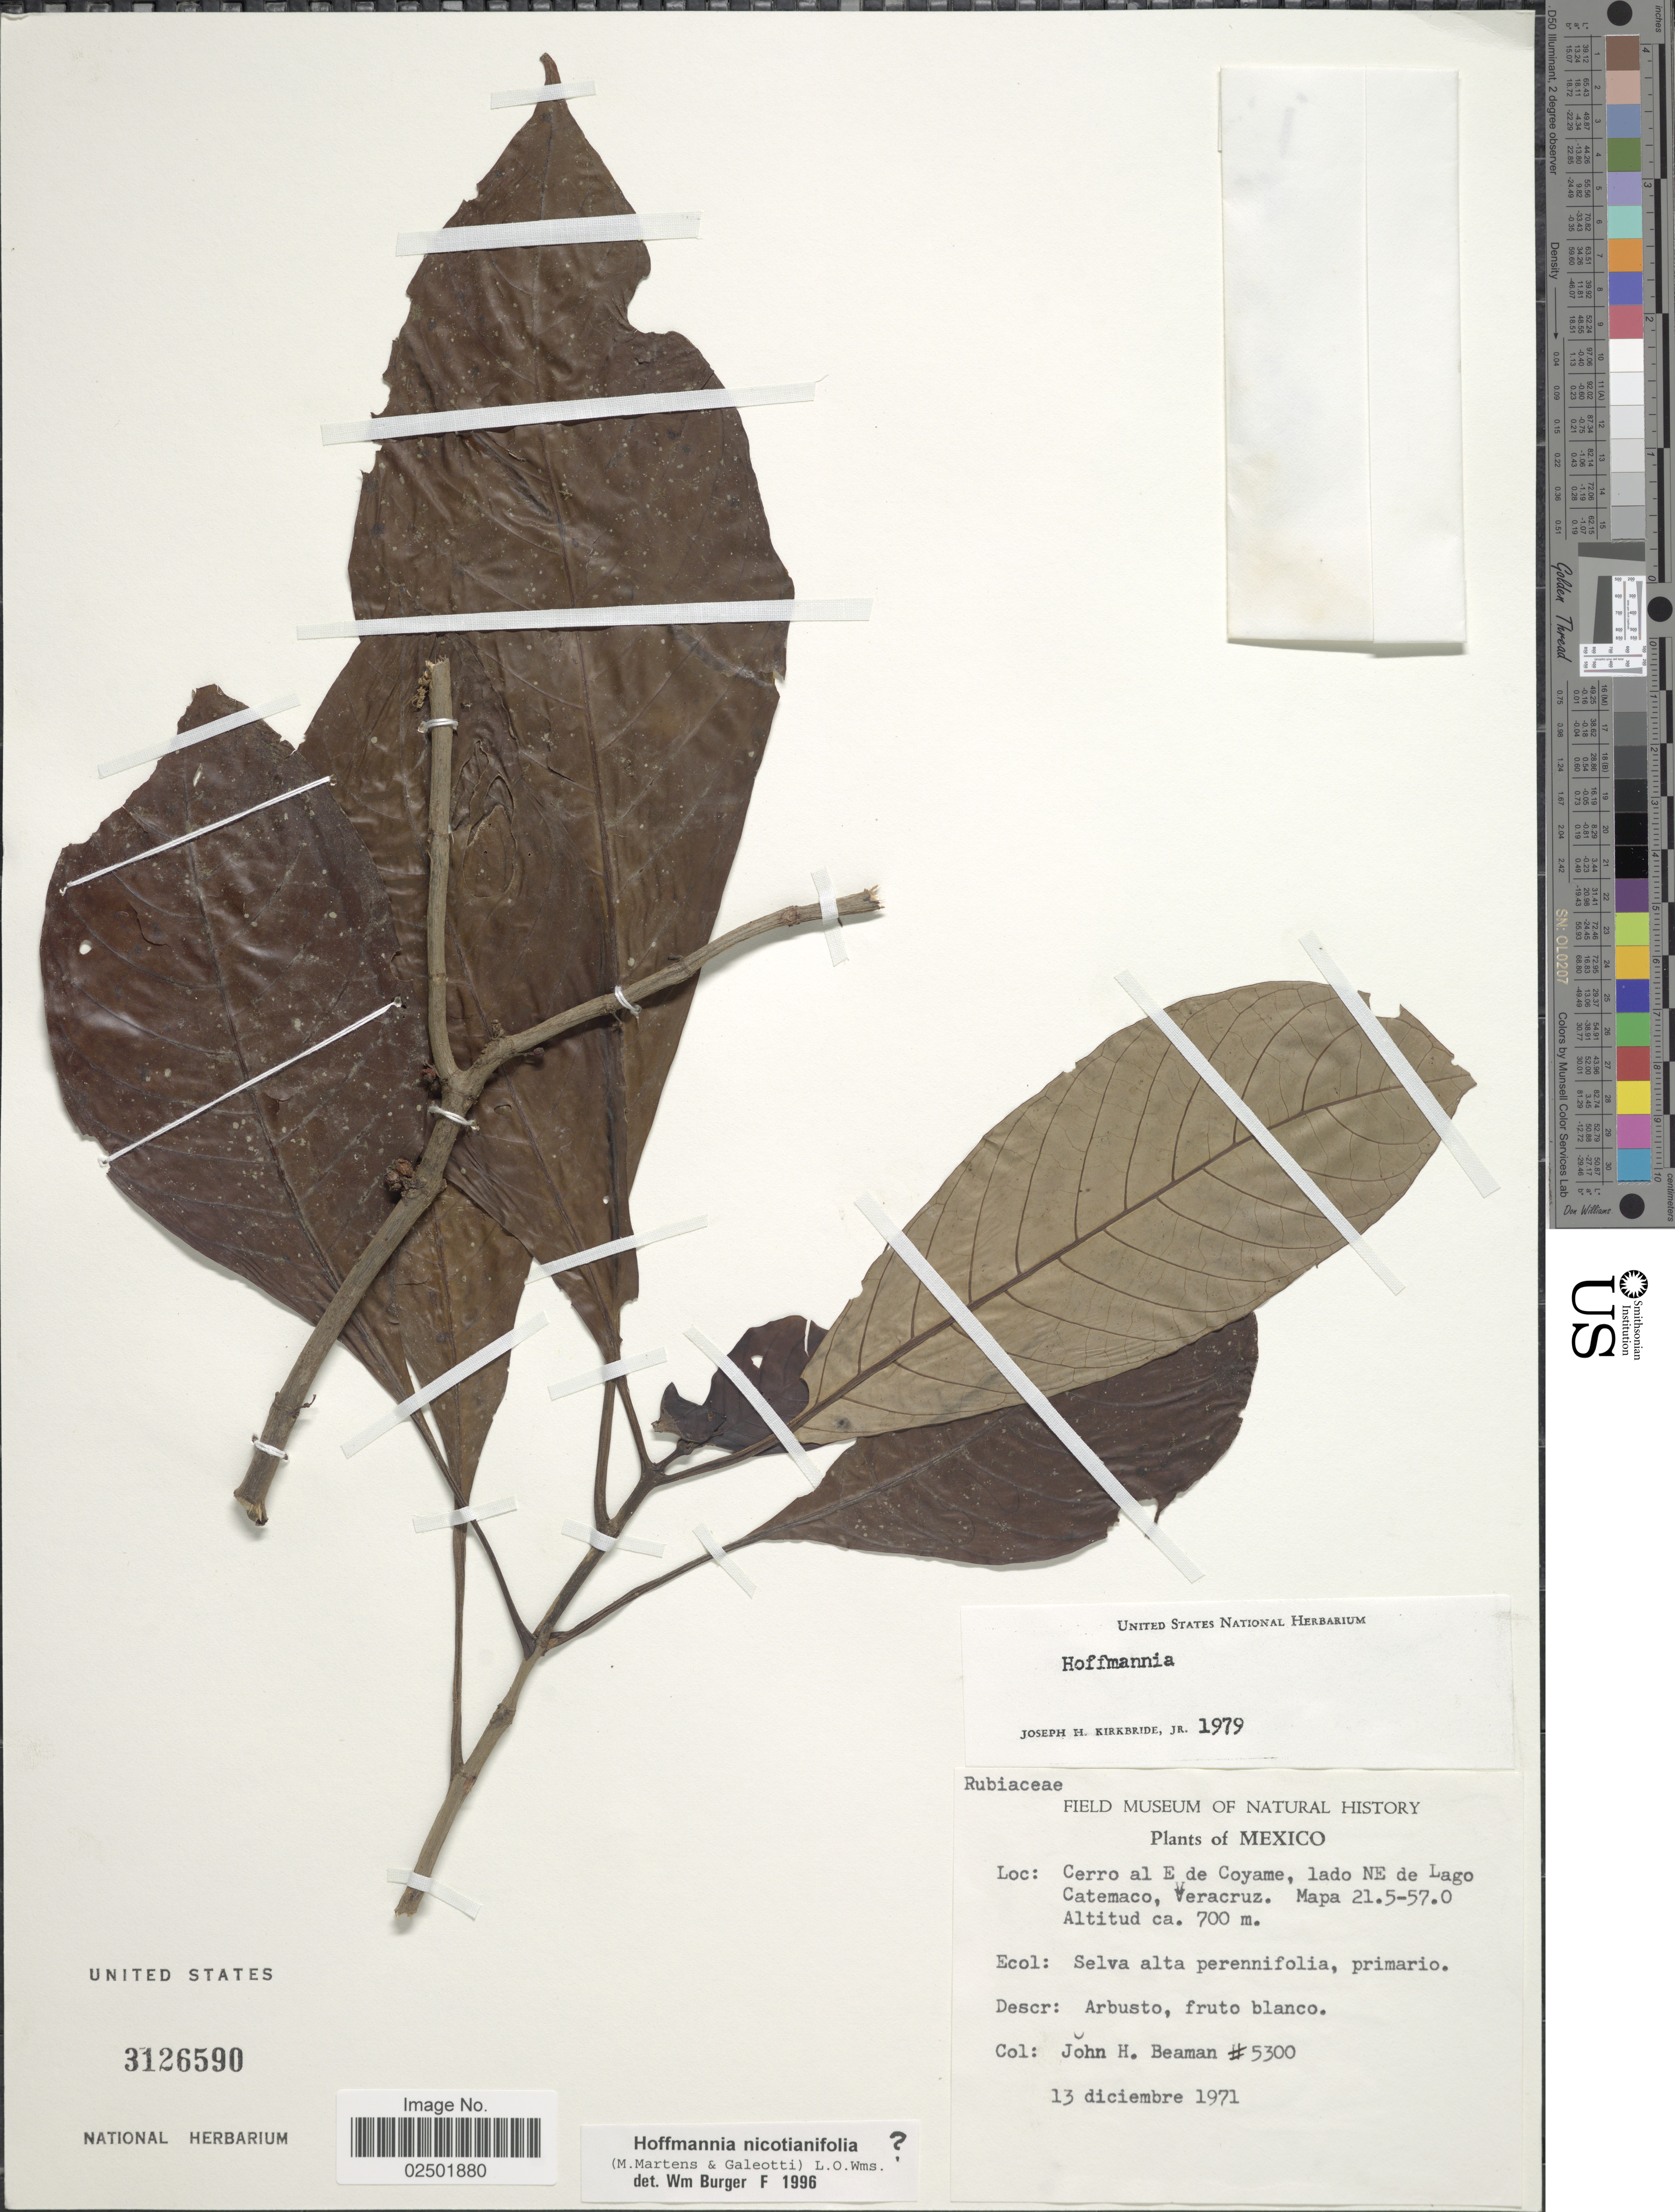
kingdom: Plantae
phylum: Tracheophyta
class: Magnoliopsida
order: Gentianales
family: Rubiaceae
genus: Hoffmannia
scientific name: Hoffmannia nicotianifolia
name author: (M. Martens & Galeoti) L.O. Williams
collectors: J. H. Beaman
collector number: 5300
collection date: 1971-12-13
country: Mexico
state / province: Veracruz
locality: Cerro al E de Coyame, lado NE de Lago Catemaco, Veracruz. Mapa 21.5-57.0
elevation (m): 700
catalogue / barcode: US 3126590